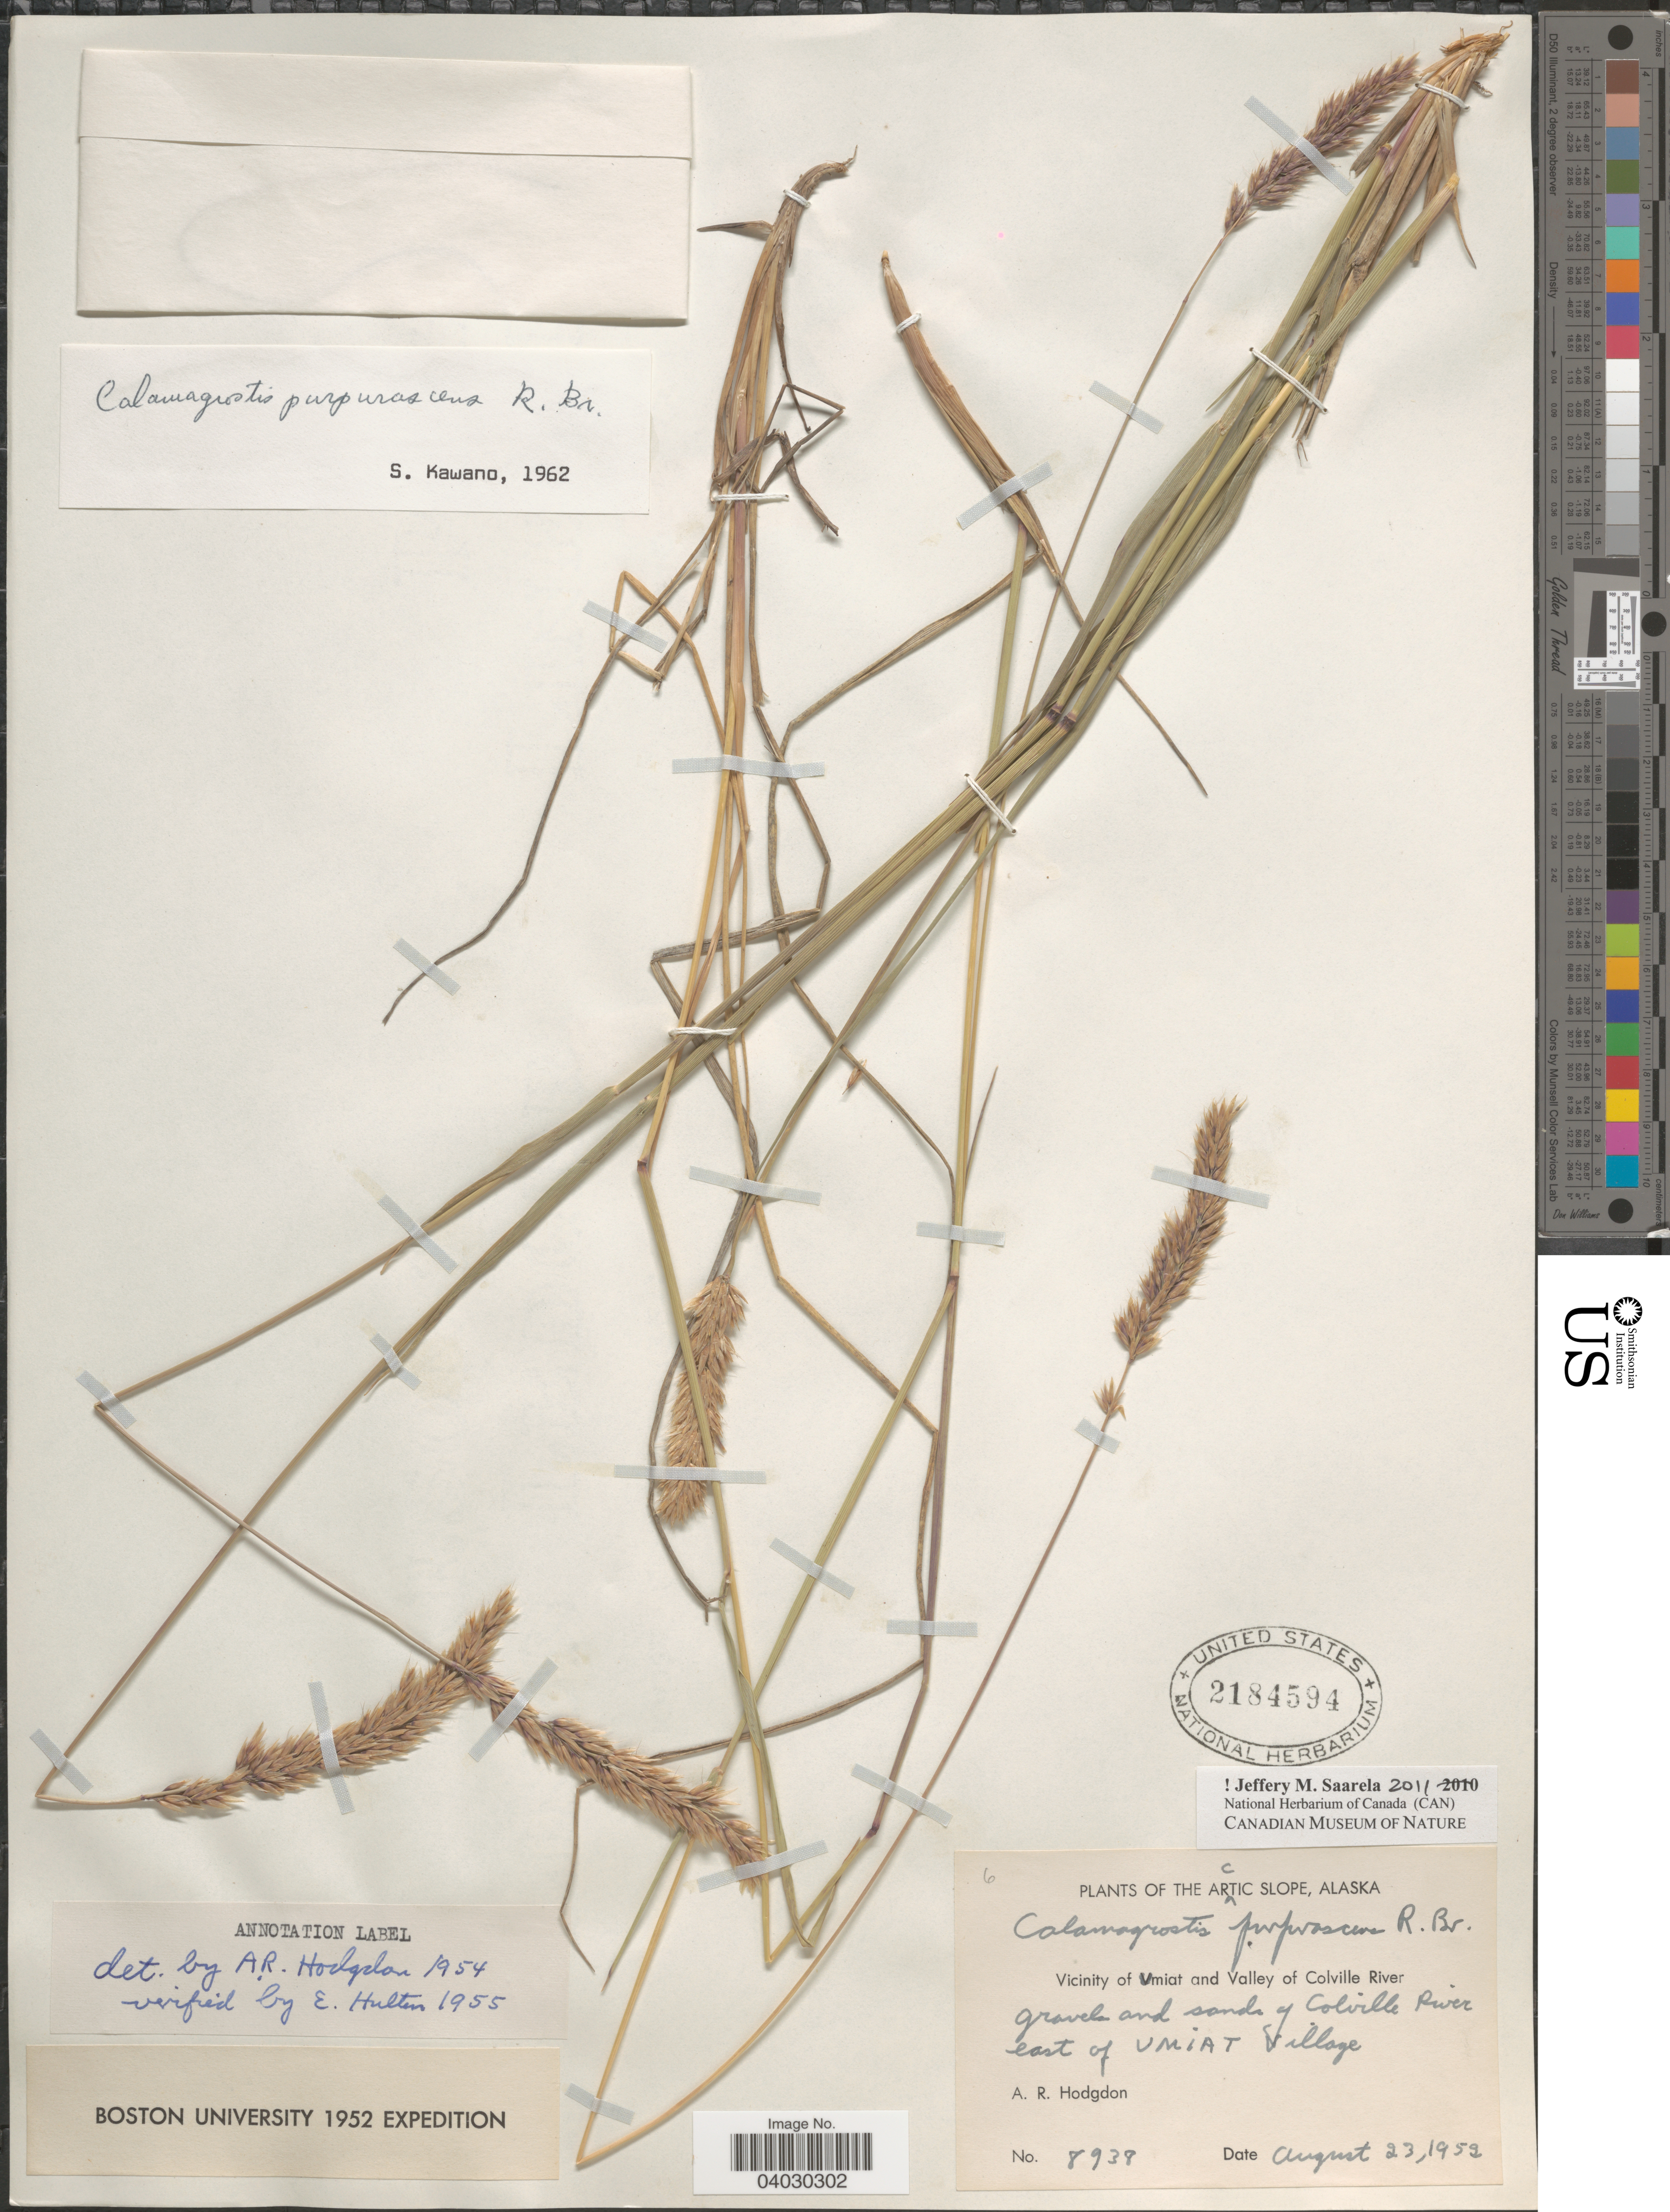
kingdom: Plantae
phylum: Tracheophyta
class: Liliopsida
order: Poales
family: Poaceae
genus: Calamagrostis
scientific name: Calamagrostis purpurascens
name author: R. Br.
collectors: A. R. Hodgdon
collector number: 8938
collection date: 1952-08-23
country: United States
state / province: Alaska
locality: The Arctic Slope. Vicinity of Umiat and Valley of Colville River. Gravel and sands of Colville River east of Umiat Village.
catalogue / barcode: US 2184594